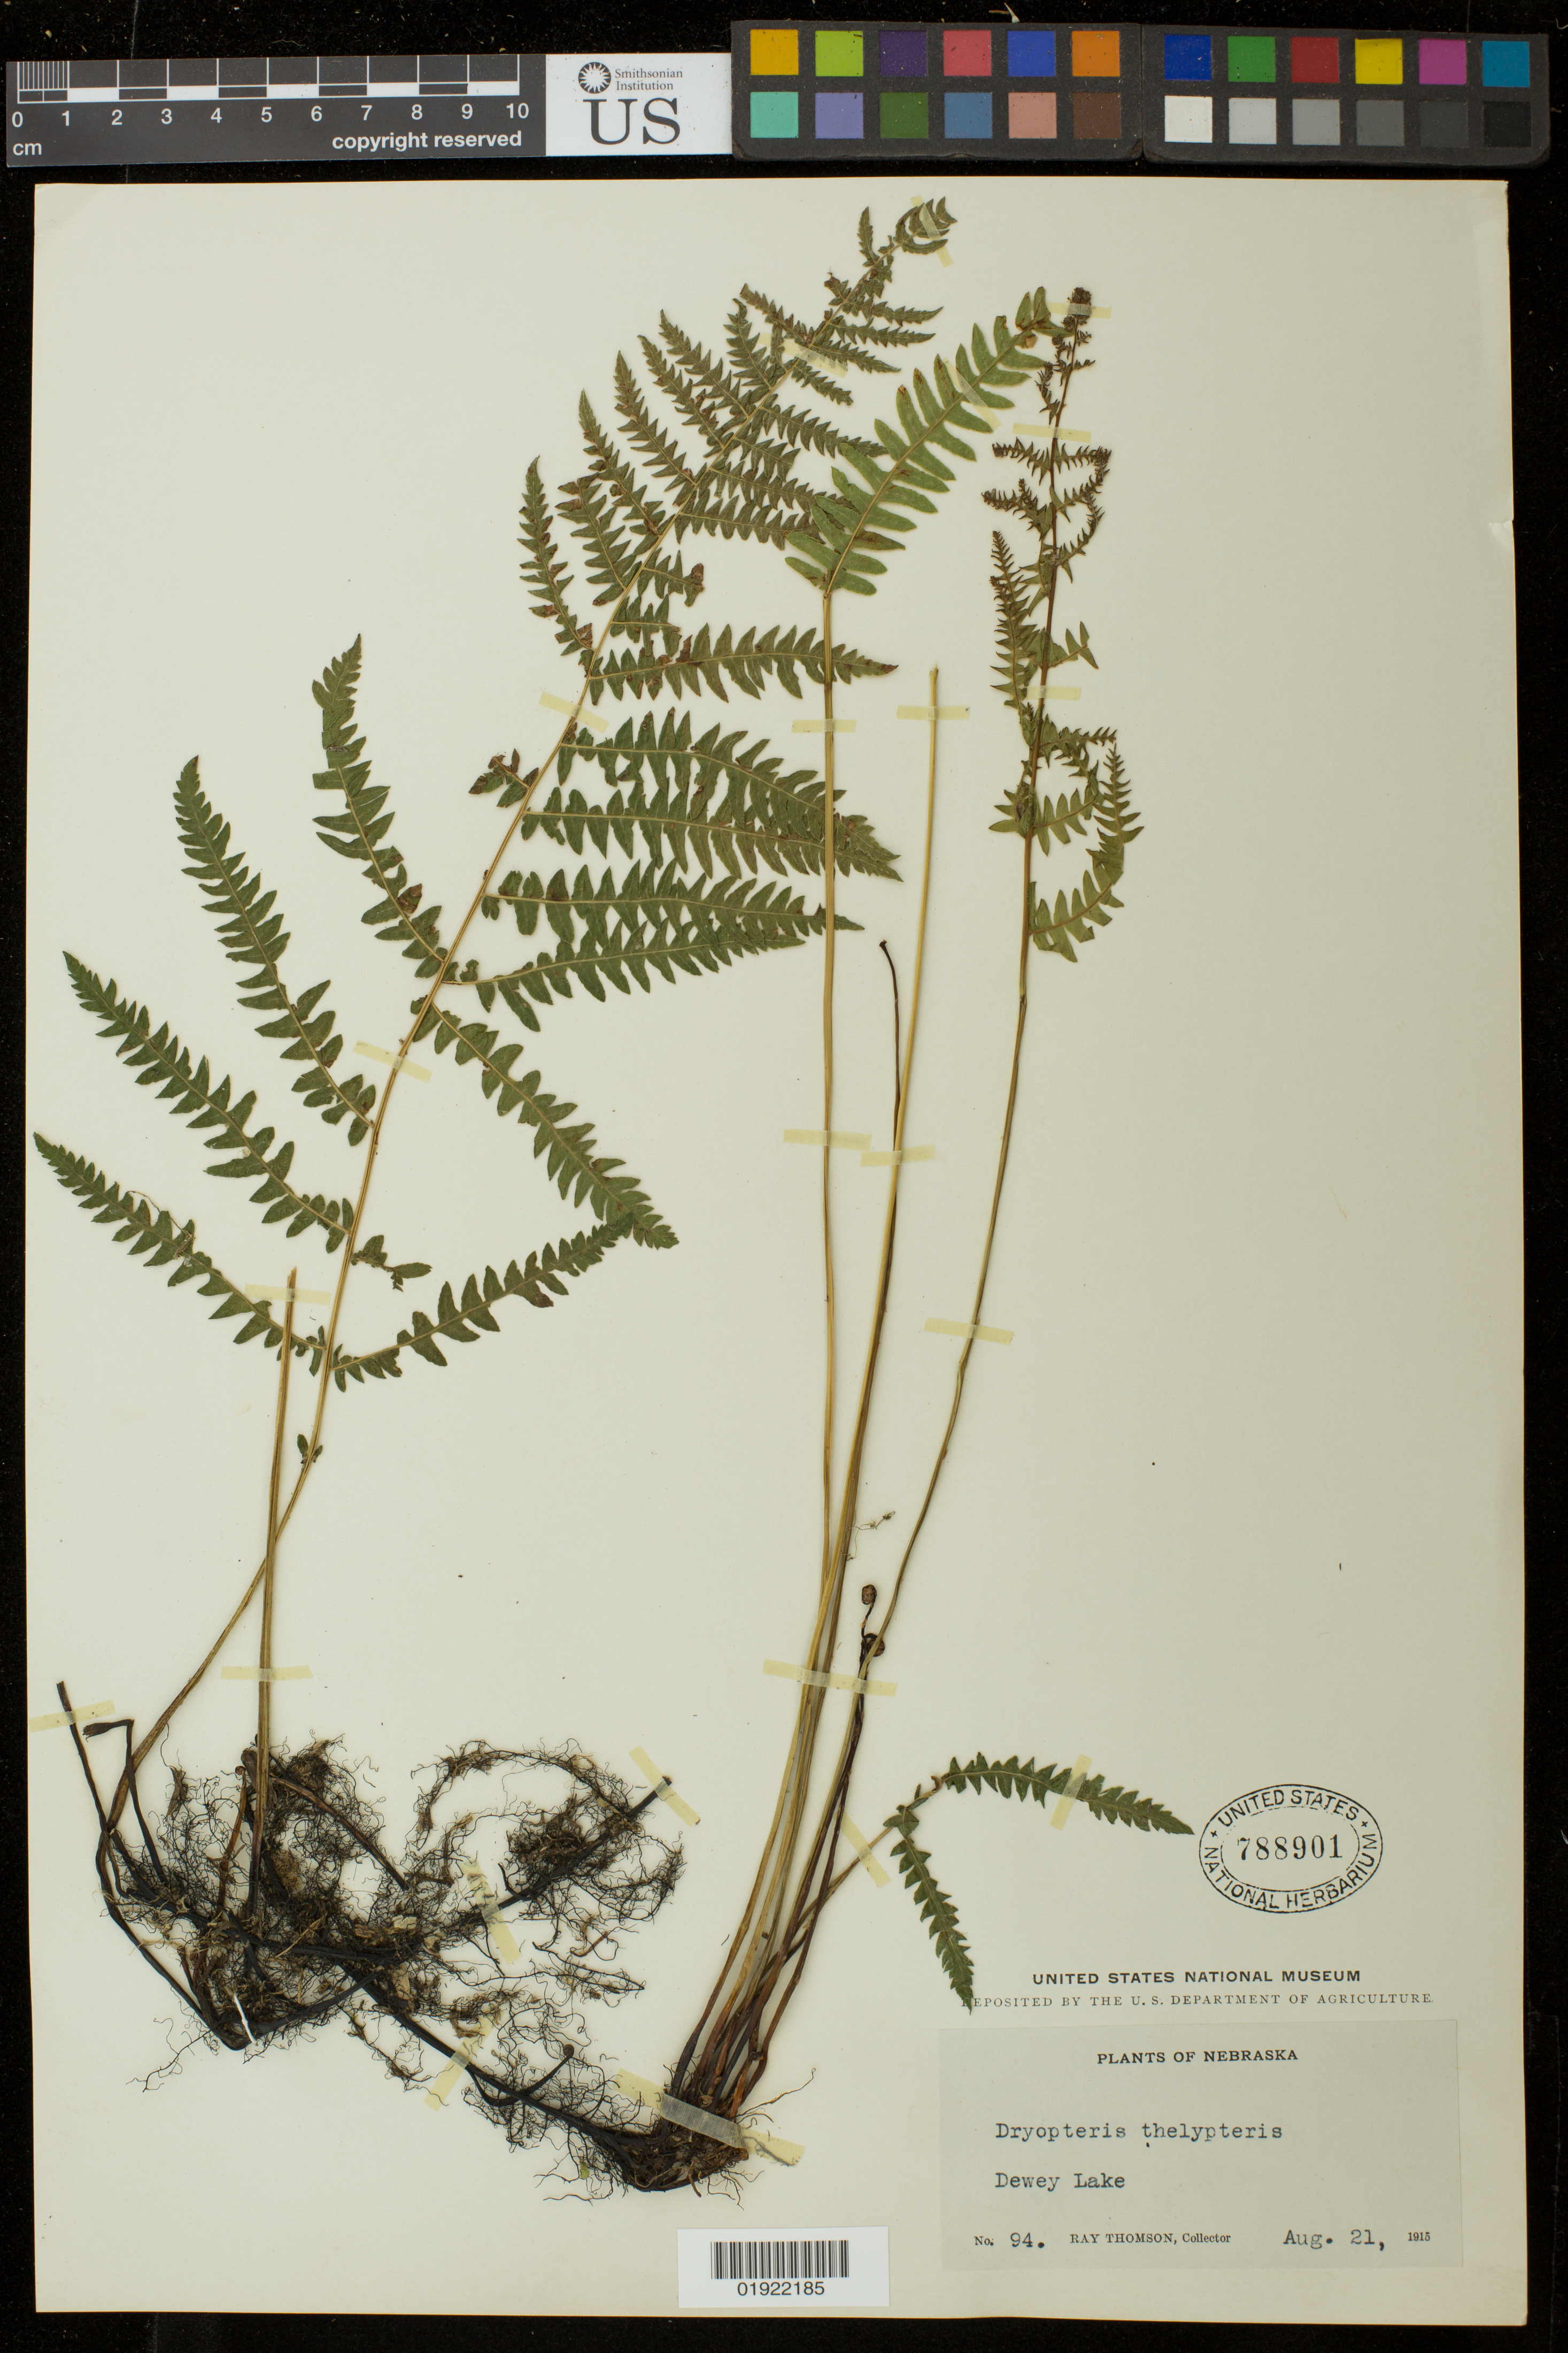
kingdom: Plantae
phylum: Tracheophyta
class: Polypodiopsida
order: Polypodiales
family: Thelypteridaceae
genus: Thelypteris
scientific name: Thelypteris palustris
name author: (Salisb.) Schott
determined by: Schott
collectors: R. Thomson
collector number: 94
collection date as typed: Aug. 21, 1915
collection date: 1915-08-21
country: United States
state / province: Nebraska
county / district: Cherry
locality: Dewey Lake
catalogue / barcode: US 788901